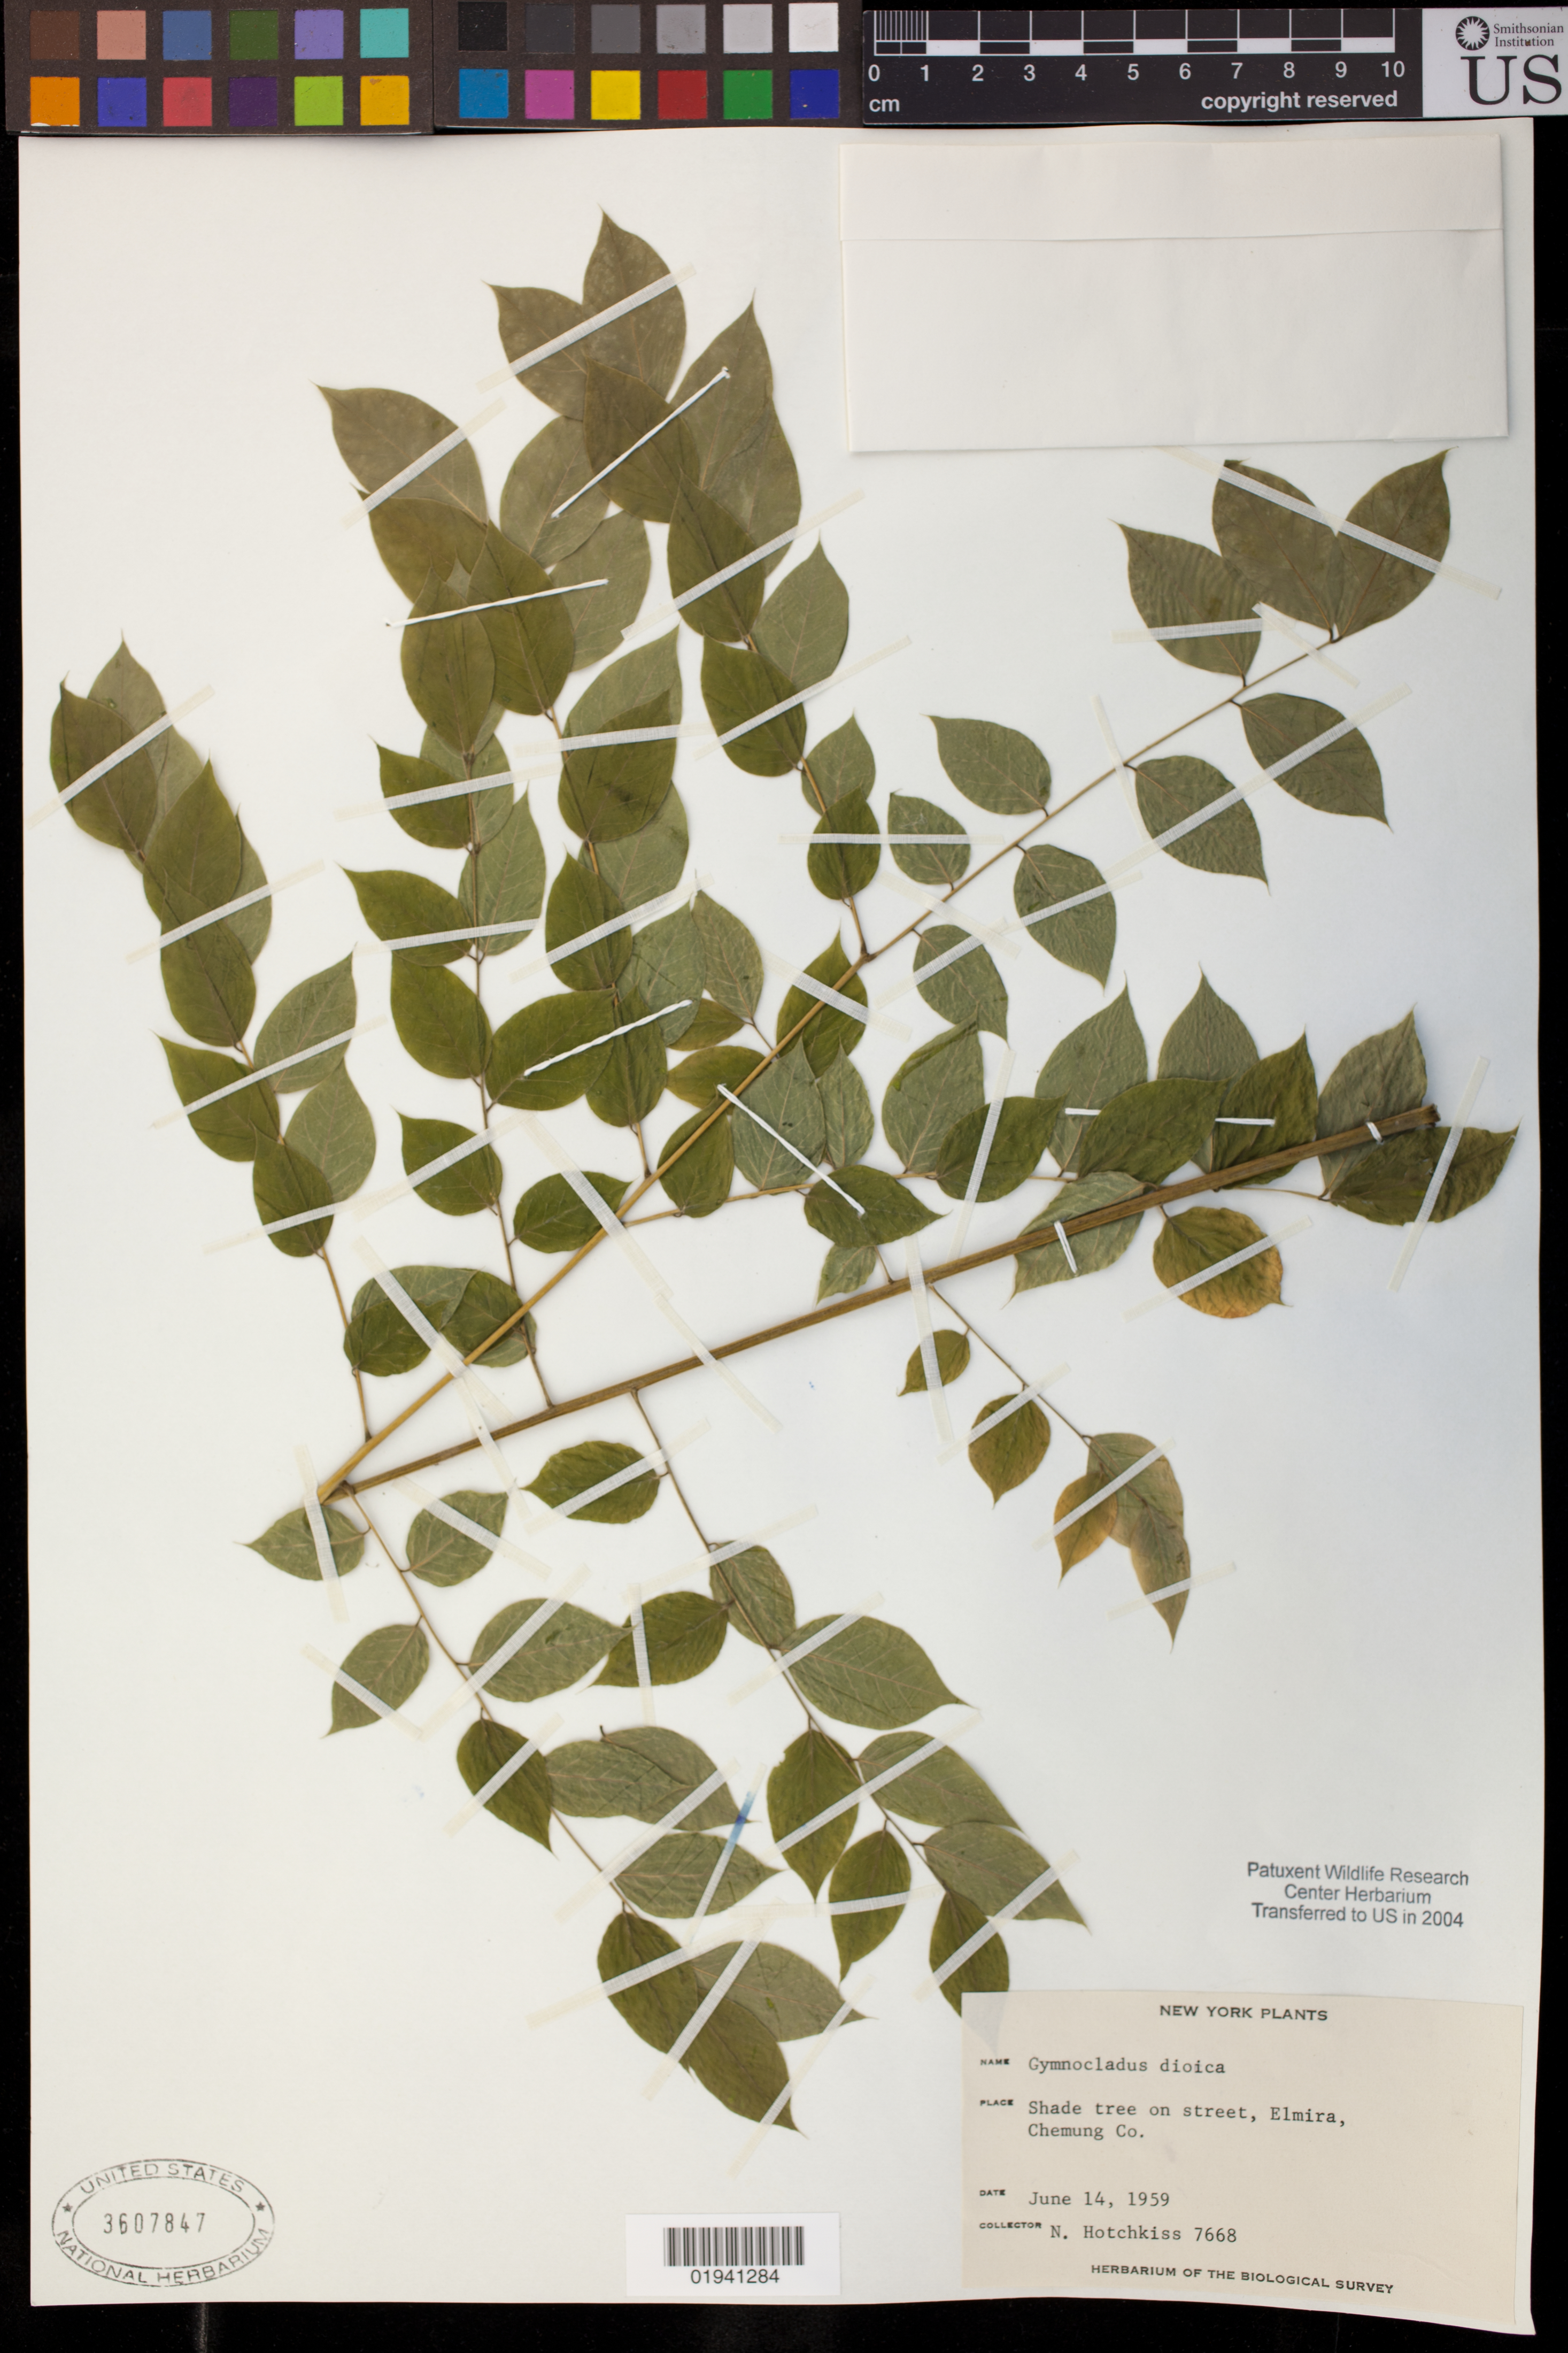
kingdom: Plantae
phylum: Tracheophyta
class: Magnoliopsida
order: Fabales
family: Fabaceae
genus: Gymnocladus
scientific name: Gymnocladus dioicus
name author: (L.) K. Koch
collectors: N. Hotchkiss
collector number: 7668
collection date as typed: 14 Jun 1959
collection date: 1959-06-14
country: United States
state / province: New York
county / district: Chemung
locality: Elmira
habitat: on street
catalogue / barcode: US 3607847